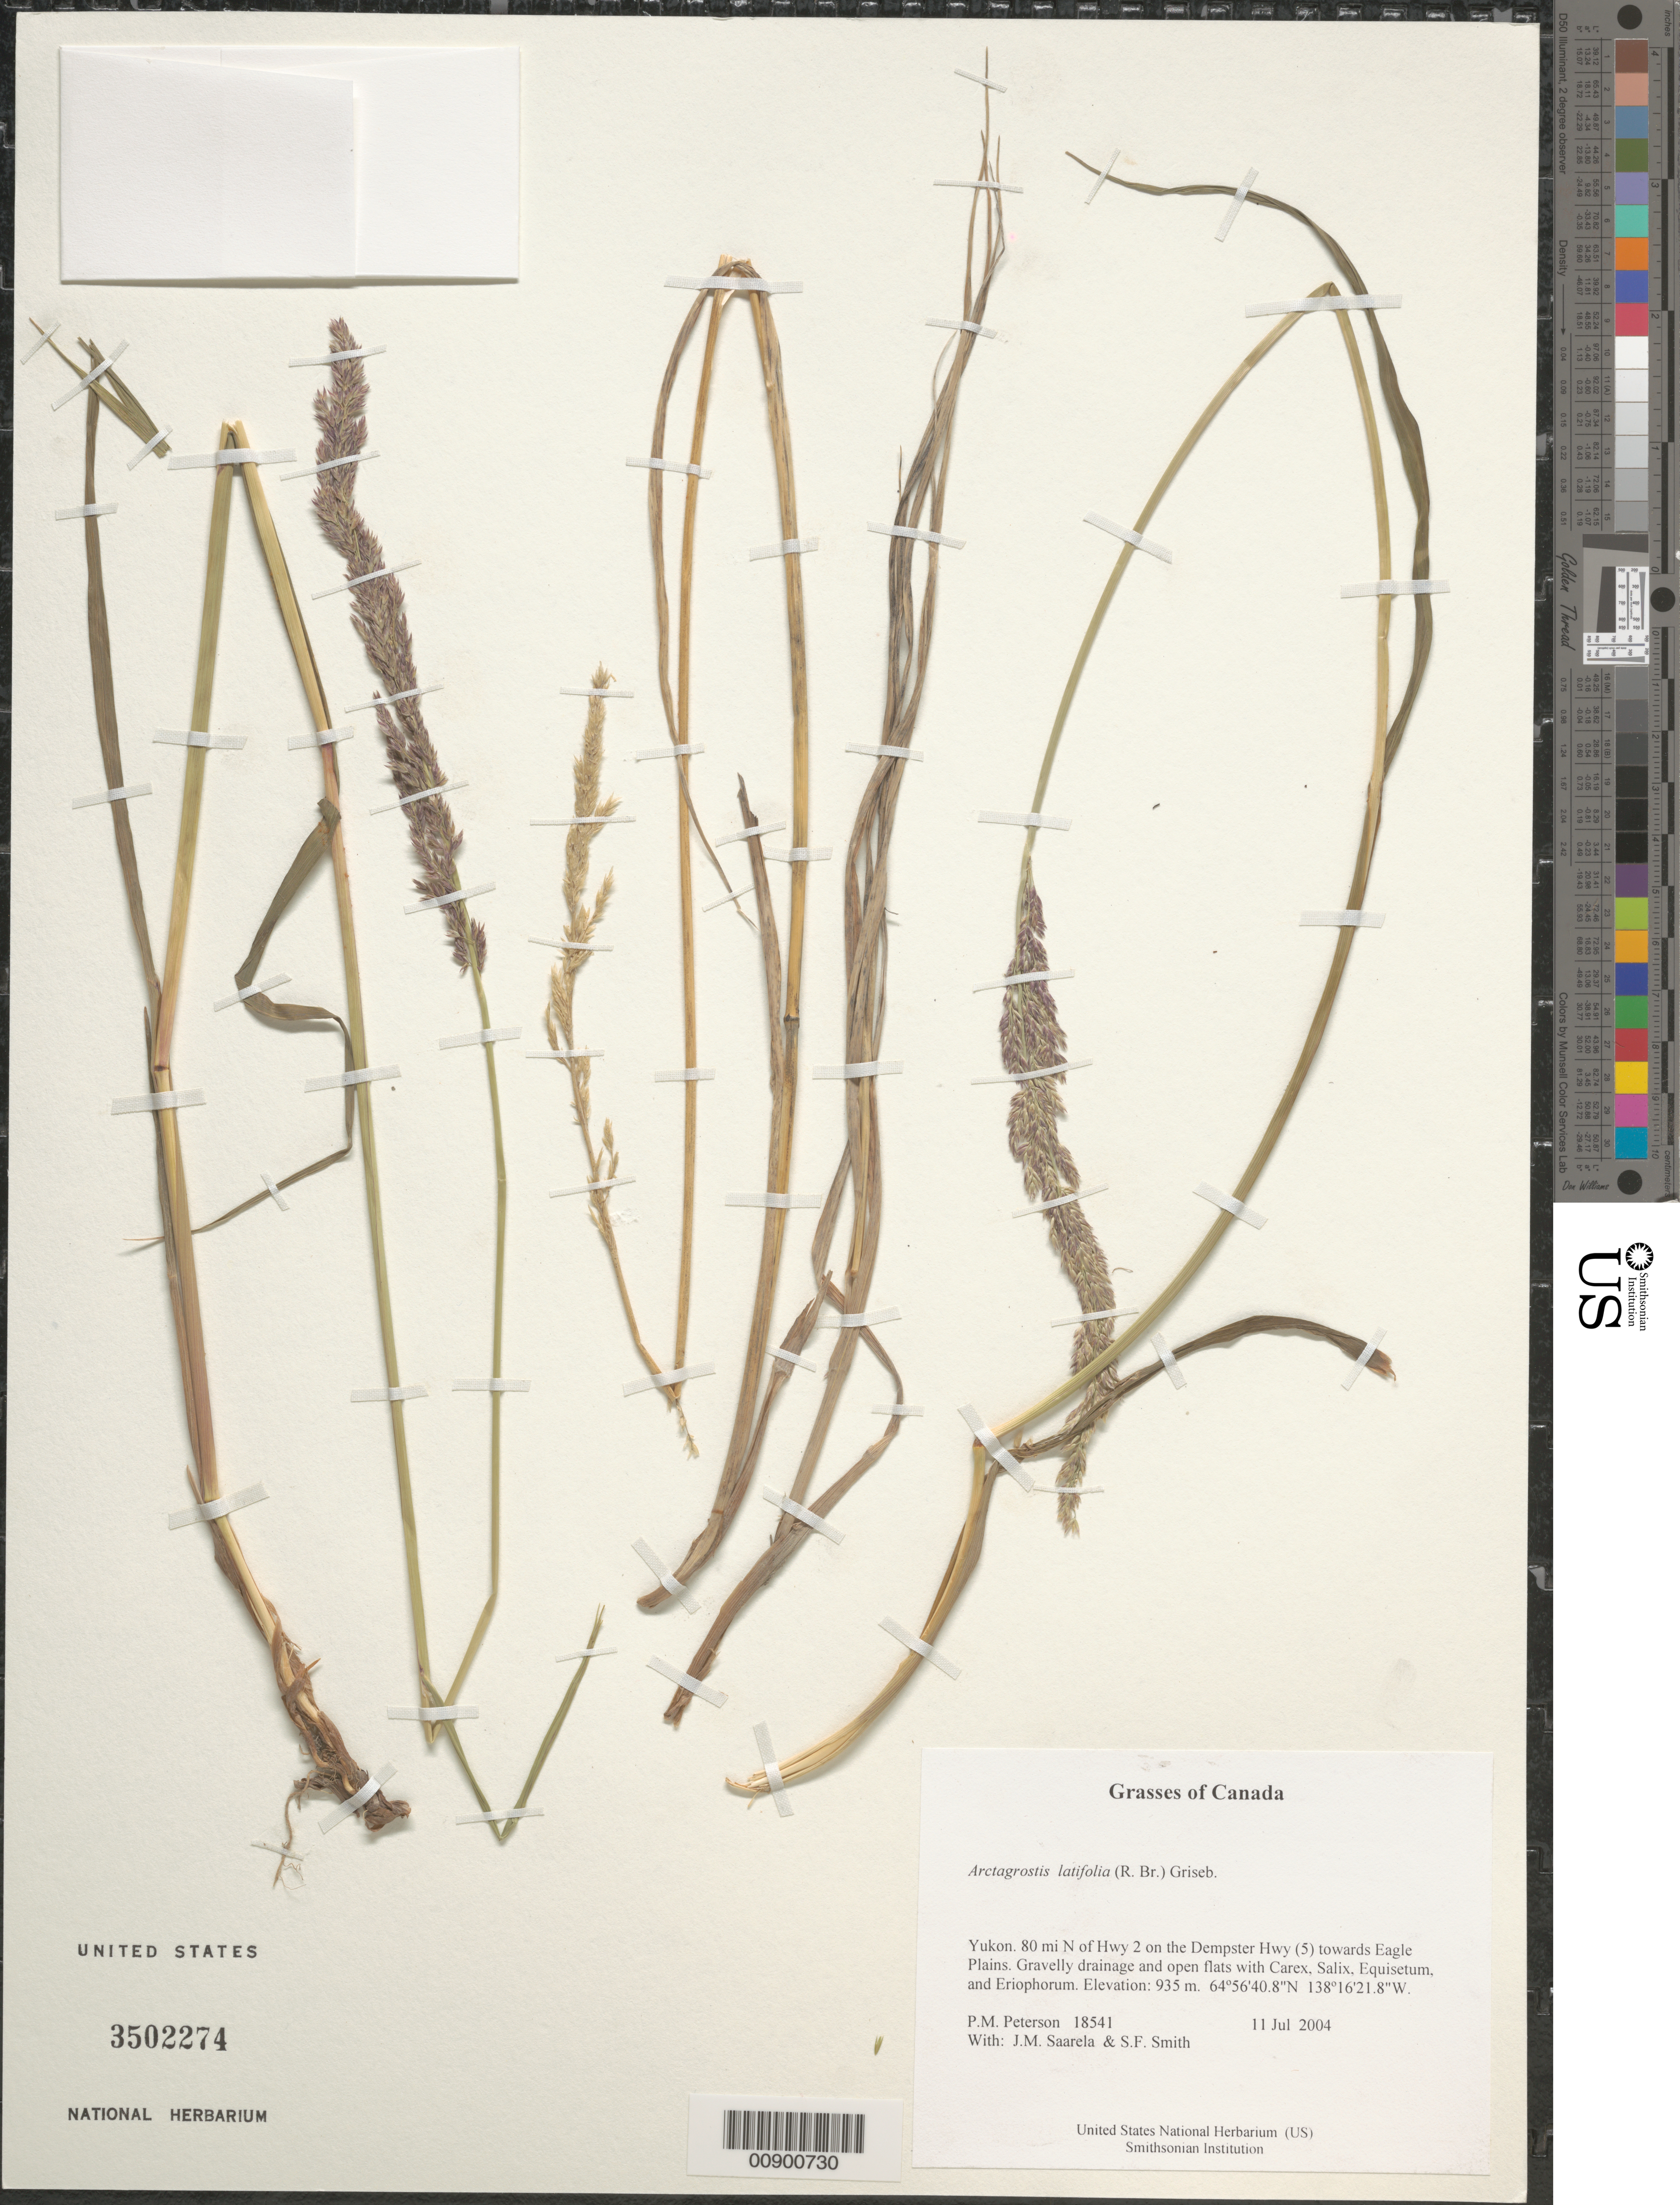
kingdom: Plantae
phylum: Tracheophyta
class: Liliopsida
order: Poales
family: Poaceae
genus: Arctagrostis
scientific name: Arctagrostis latifolia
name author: (R. Br.) Griseb.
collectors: P. M. Peterson, J. Saarela & S.F. Smith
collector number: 18541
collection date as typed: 11 Jul 2004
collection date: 2004-07-11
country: Canada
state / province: Yukon Territory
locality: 80 mi N of Hwy 2 on the Dempster Hwy (5) towards Eagle Plains. Gravelly drainage and open flats with Carex, Salix, Equisetum, and Eriophorum.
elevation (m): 935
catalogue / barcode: US 3502274